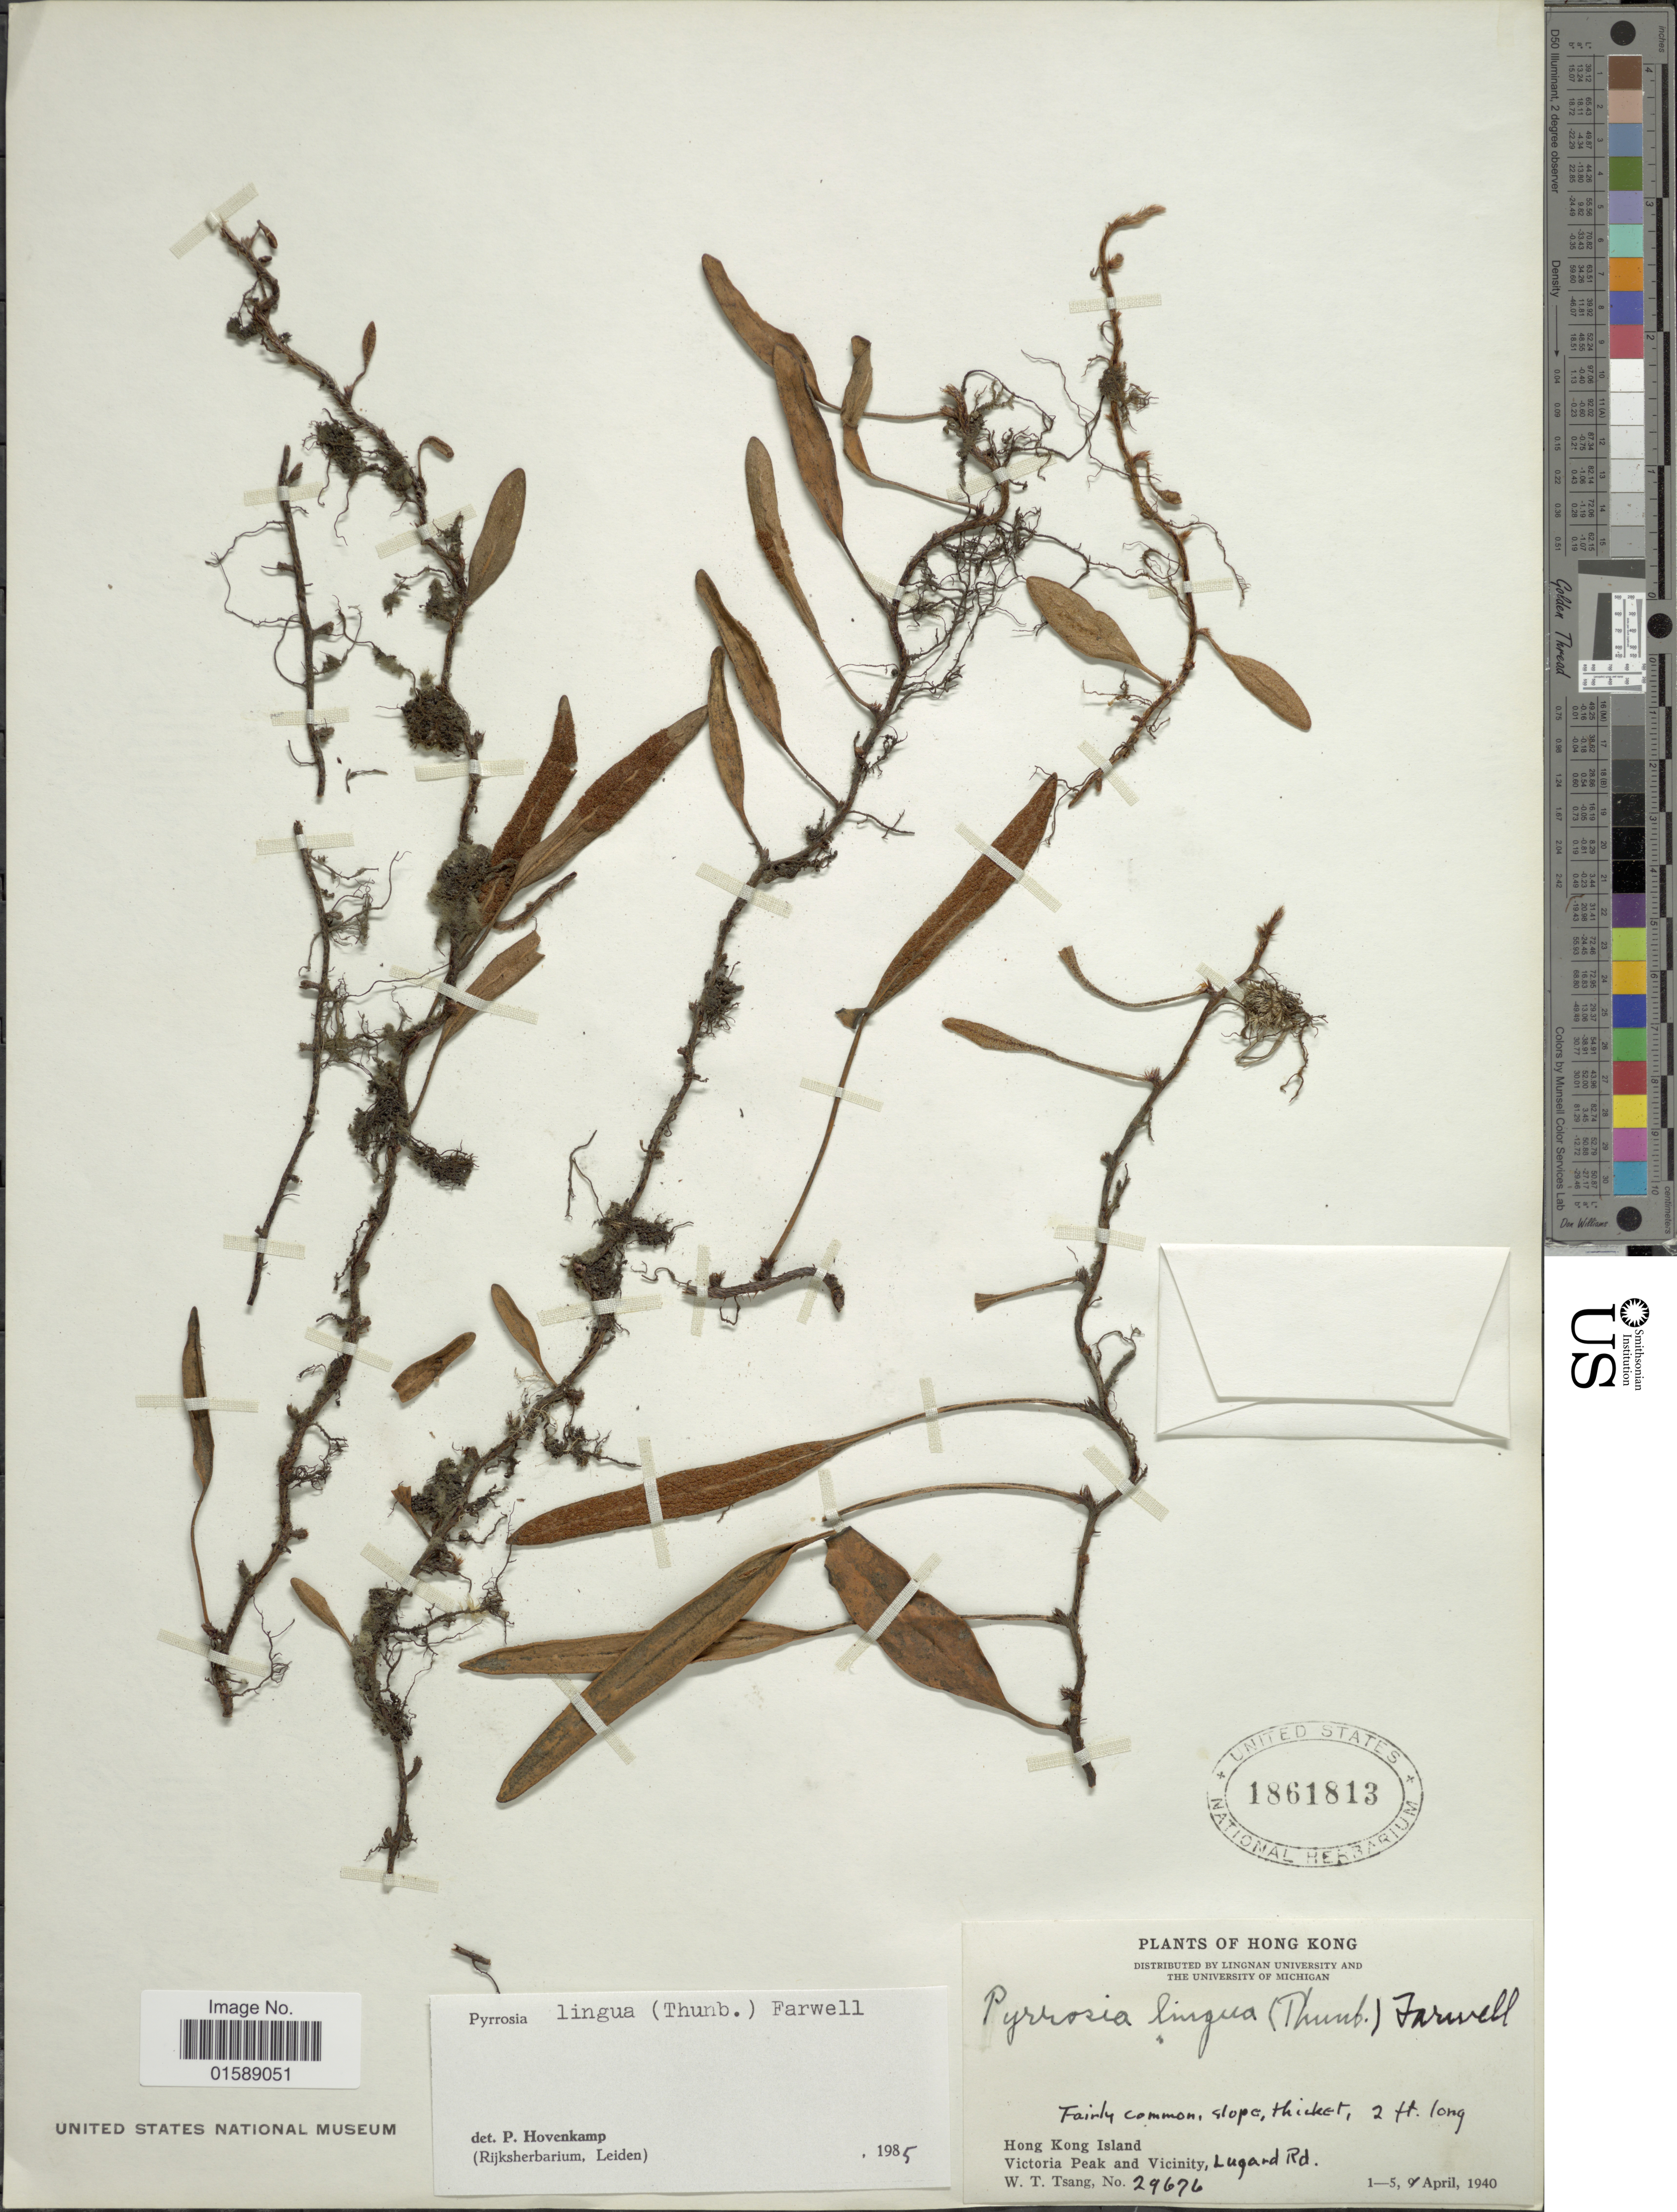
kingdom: Plantae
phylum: Tracheophyta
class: Polypodiopsida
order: Polypodiales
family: Polypodiaceae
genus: Pyrrosia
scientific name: Pyrrosia lingua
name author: (Thurb.) Farw.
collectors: W. T. Tsang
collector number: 29676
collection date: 1940-04-01/1940-04-05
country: China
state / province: Hong Kong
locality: Hong Kong Island, Victoria Peak and Vicinity, Lugard Rd.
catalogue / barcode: US 1861813